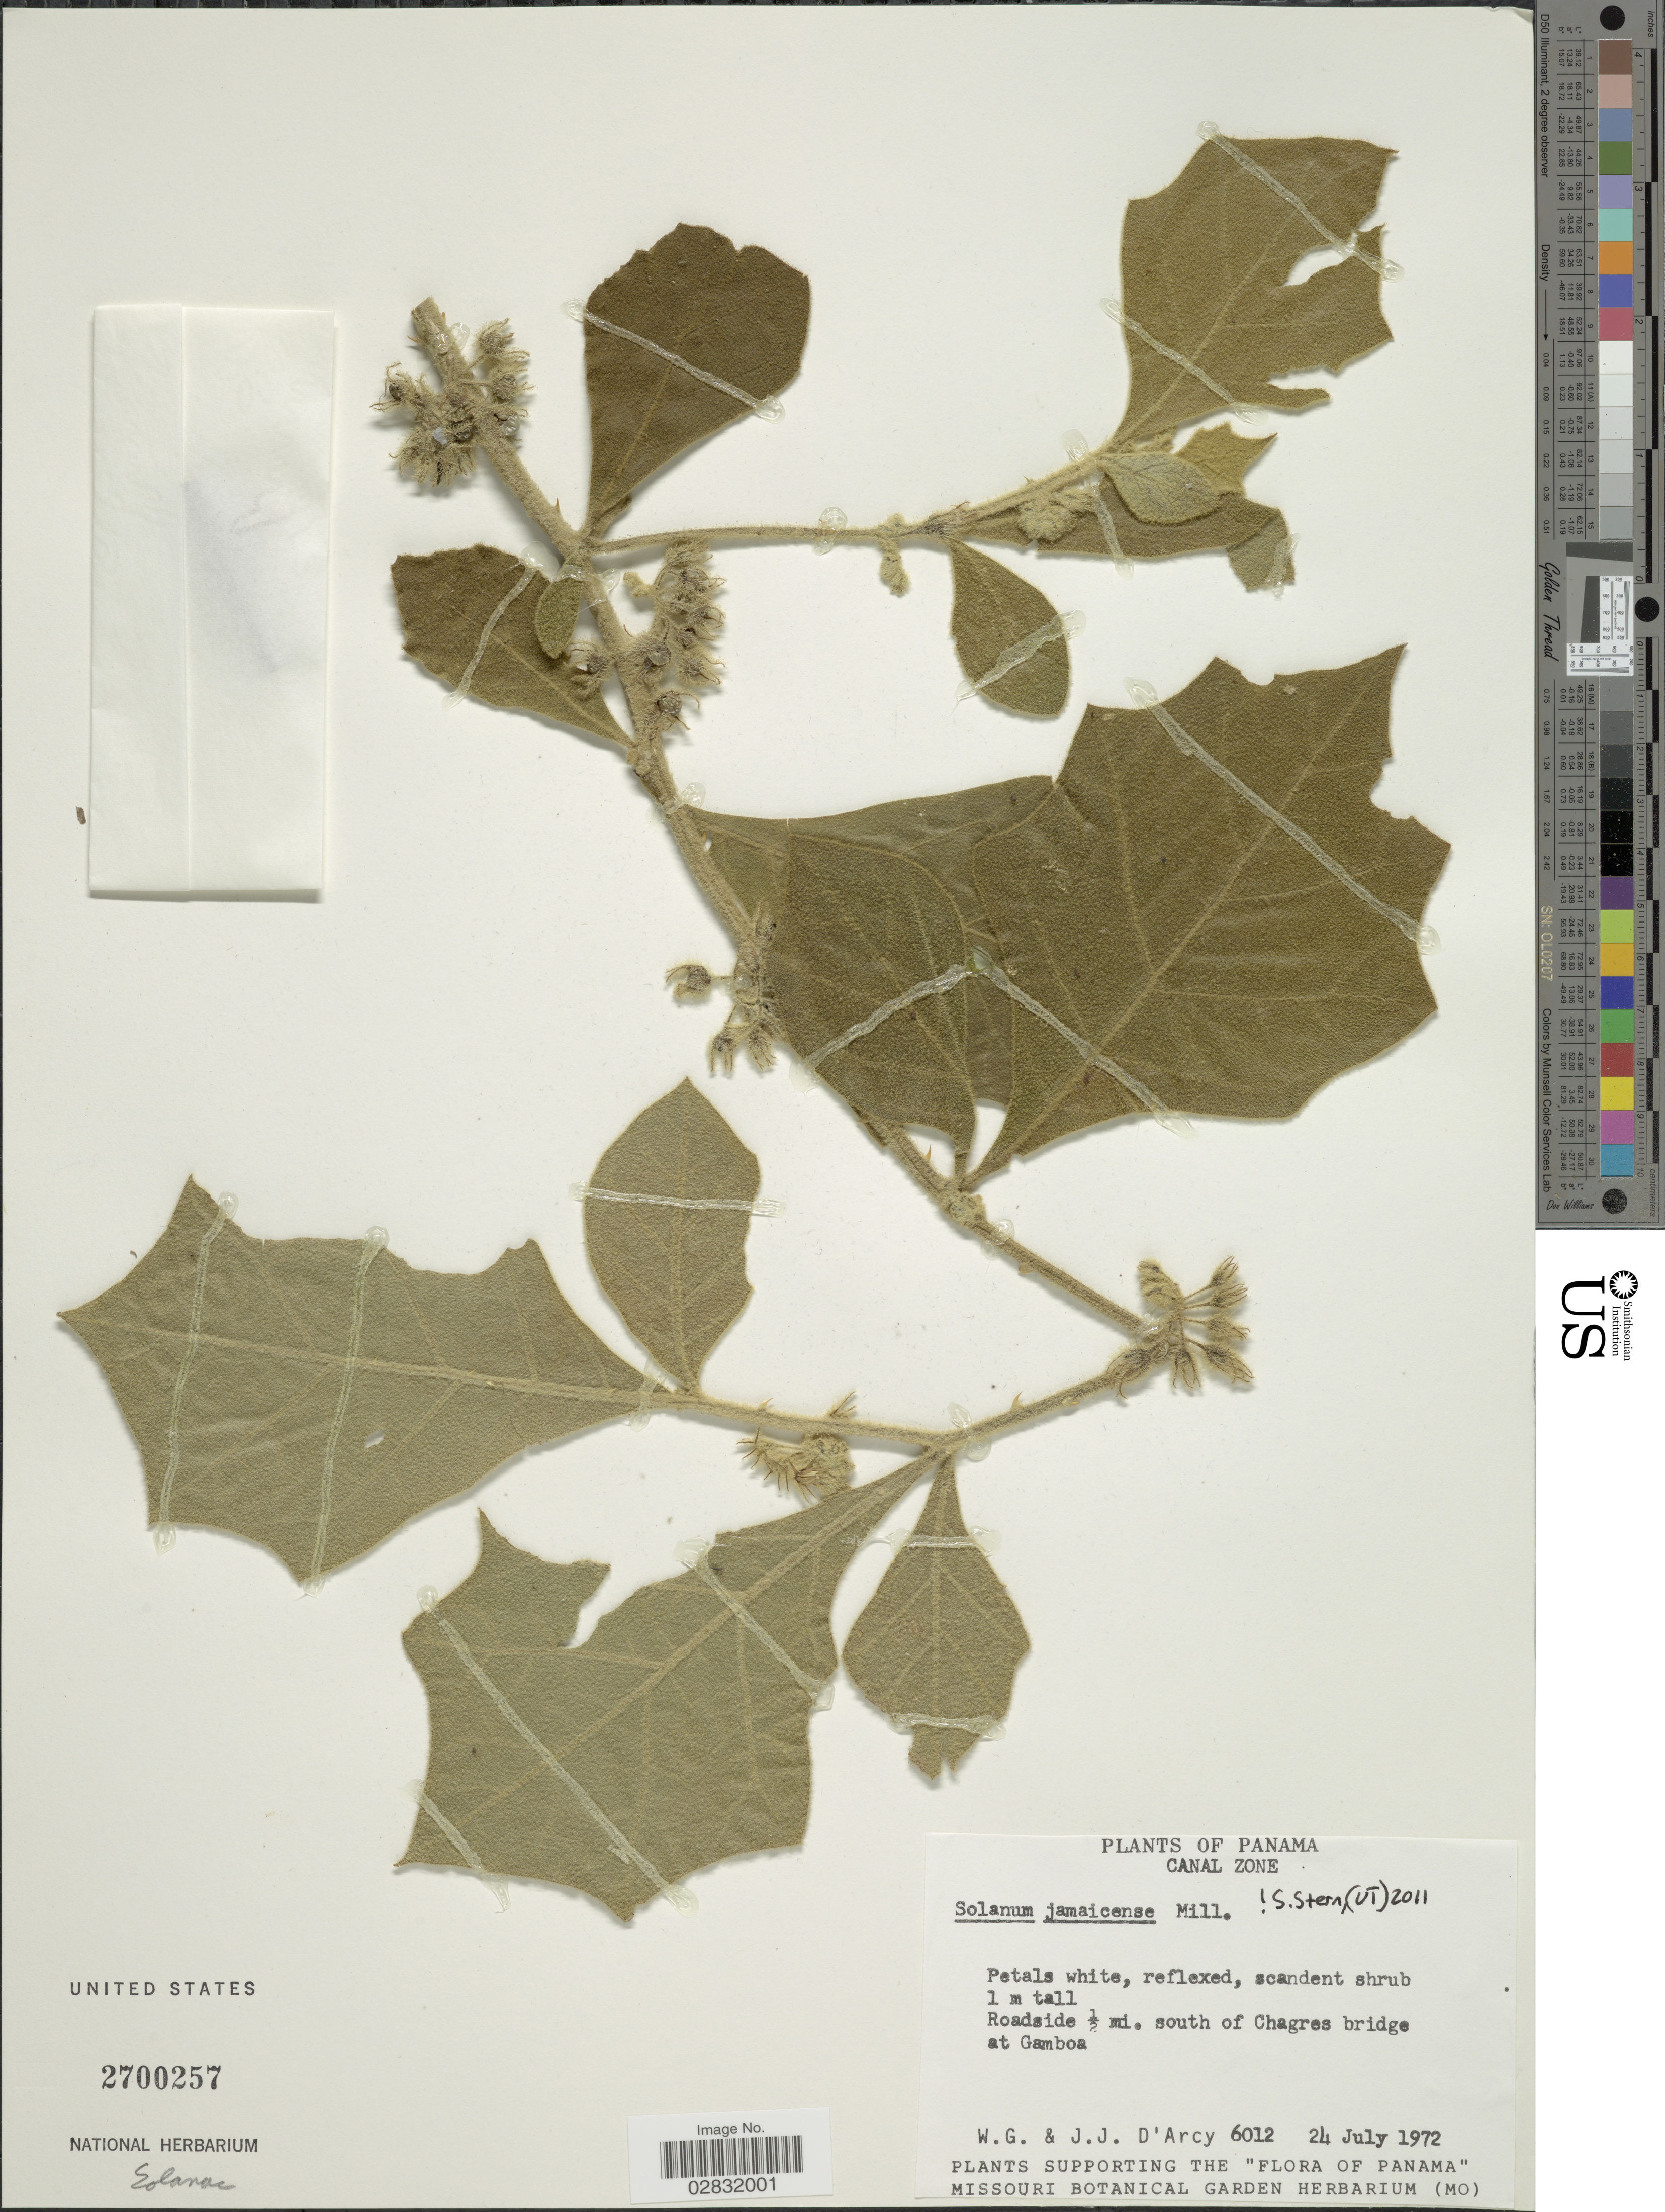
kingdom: Plantae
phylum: Tracheophyta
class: Magnoliopsida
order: Solanales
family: Solanaceae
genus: Solanum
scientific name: Solanum jamaicense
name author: Mill.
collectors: W. G. D'Arcy & J. J. D'Arcy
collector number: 6012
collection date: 1972-07-24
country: Panama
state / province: Colón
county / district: Canal Zone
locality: Canal Zone. Roadside ½ mi. south of Chagres bridge at Gamboa.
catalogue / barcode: US 2700257